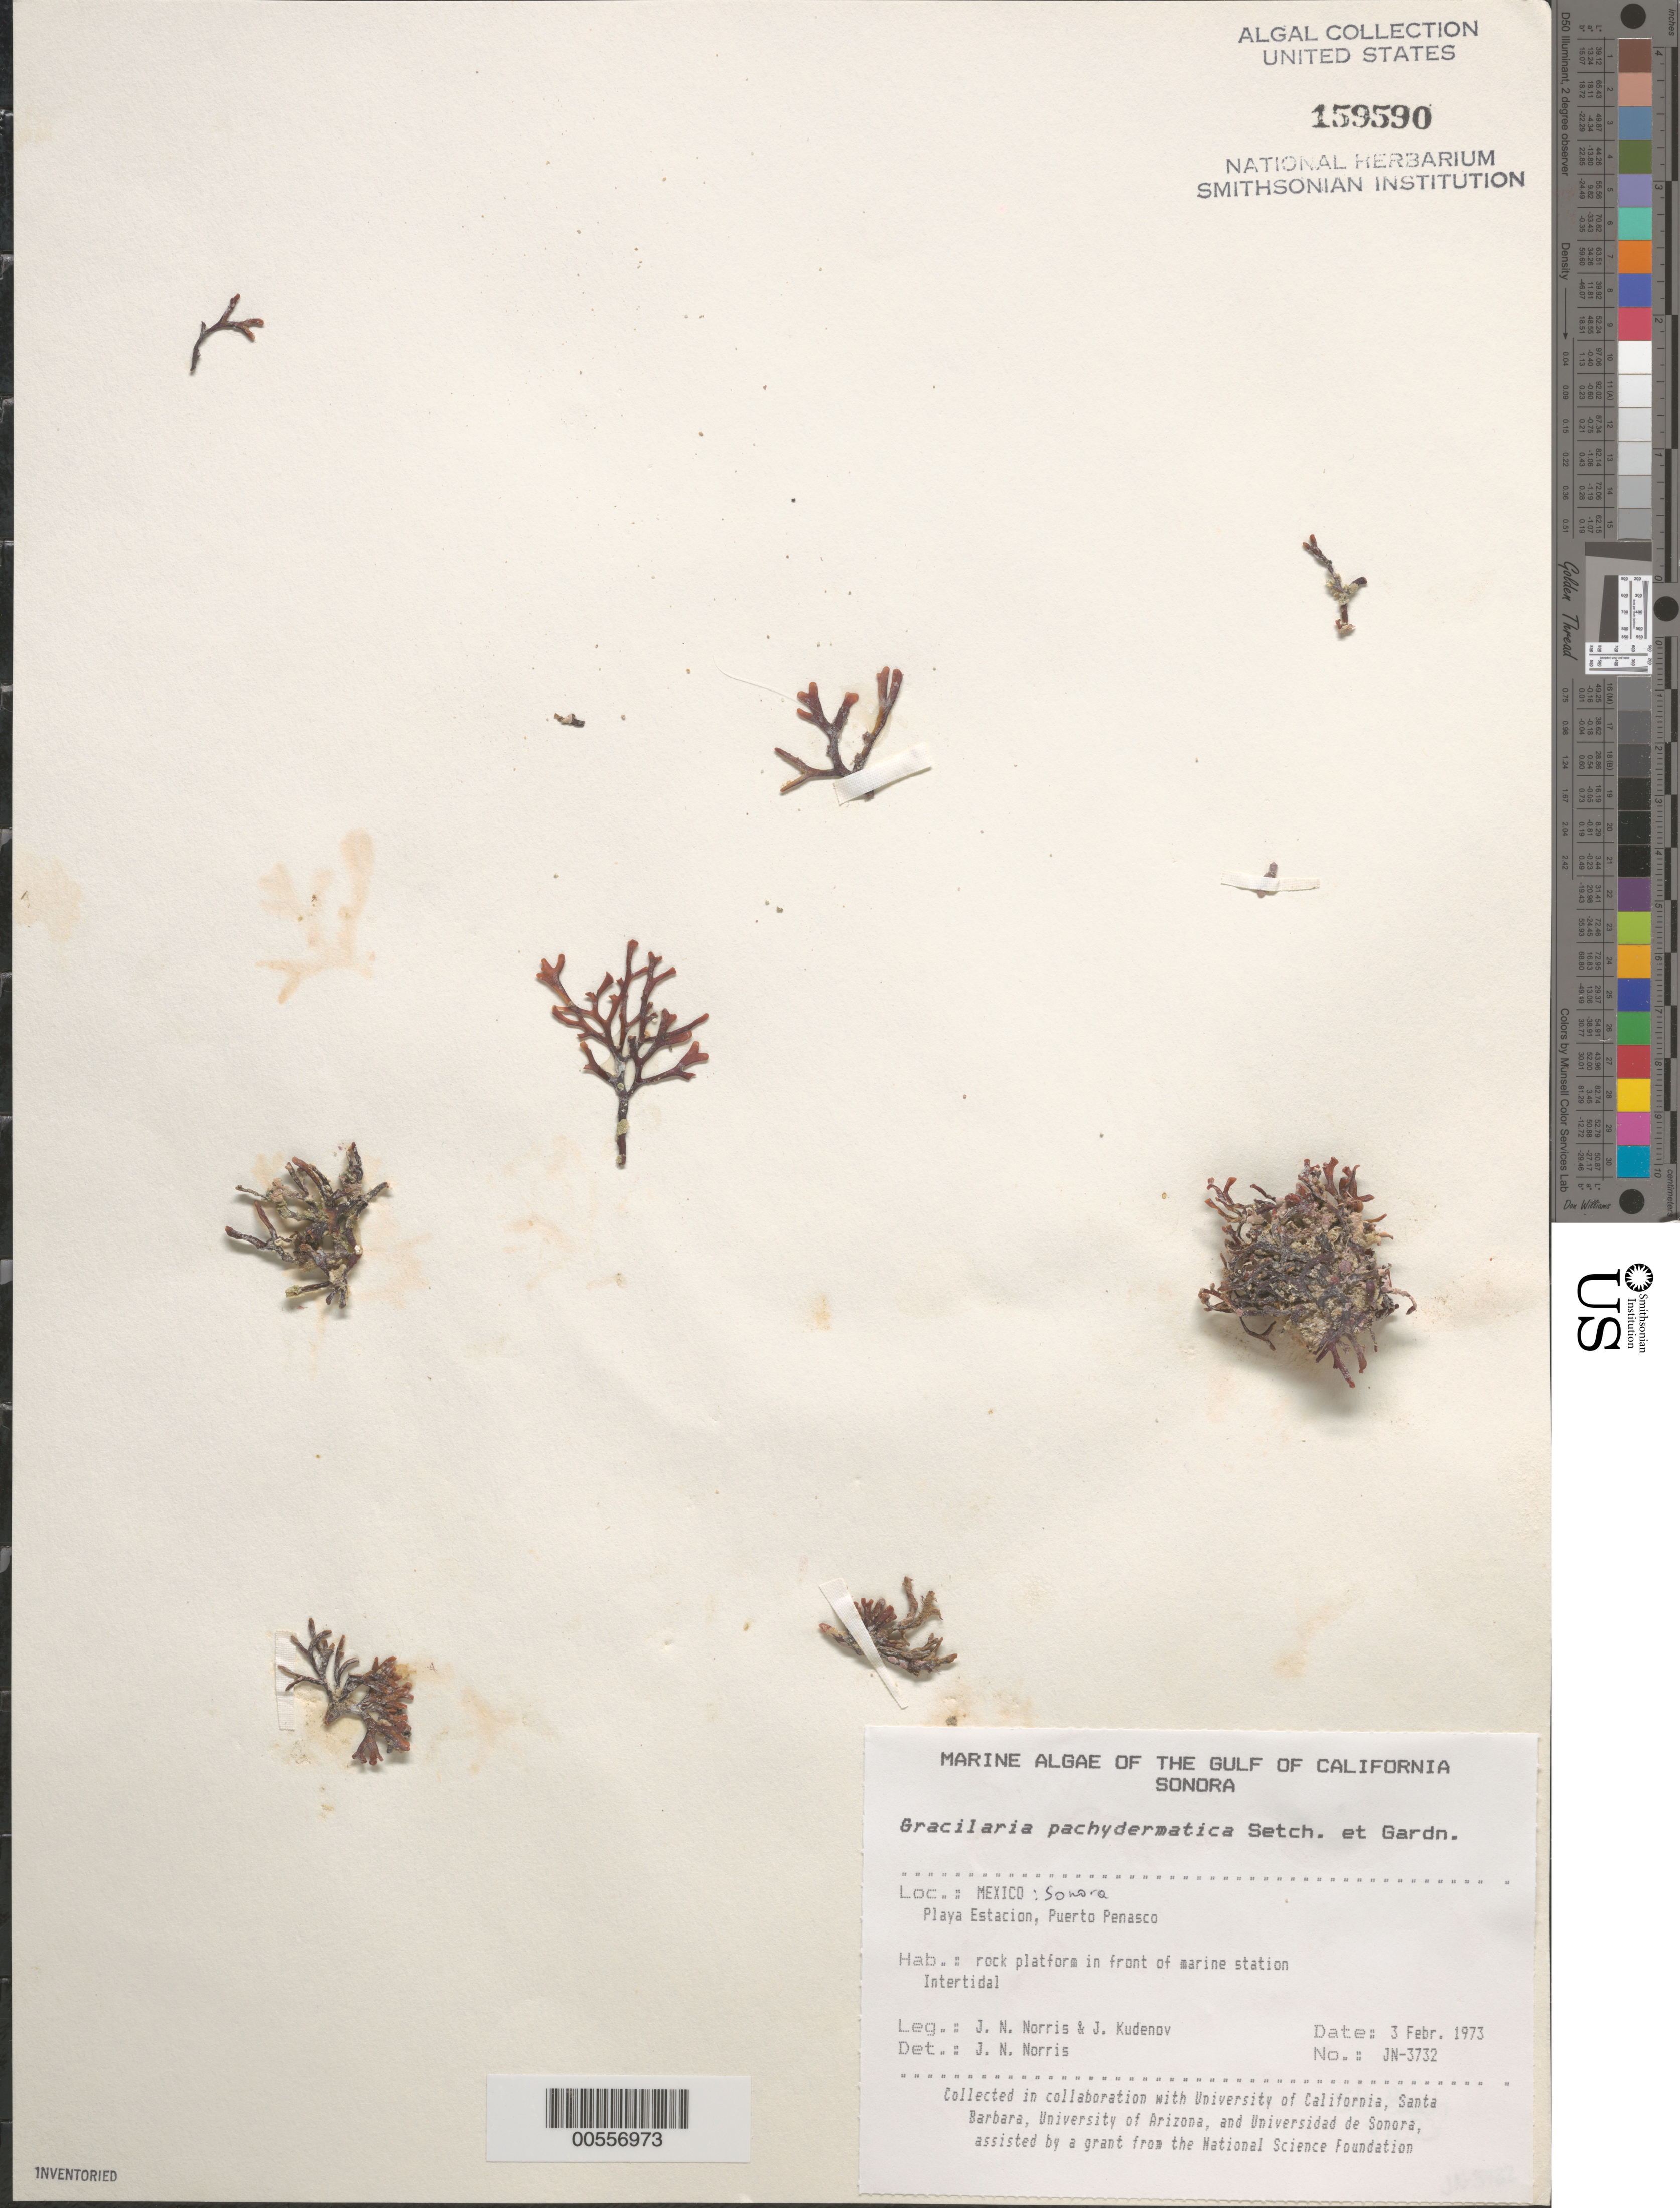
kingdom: Plantae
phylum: Rhodophyta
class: Florideophyceae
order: Gracilariales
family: Gracilariaceae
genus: Gracilaria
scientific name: Gracilaria pachydermatica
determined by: Norris, James N.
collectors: J. N. Norris & J. Kudenov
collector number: JN-3732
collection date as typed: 03 Feb 1973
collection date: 1973-02-03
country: Mexico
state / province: Sonora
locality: Playa Estacion, Puerto Penasco, marine station shore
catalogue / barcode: US 159590